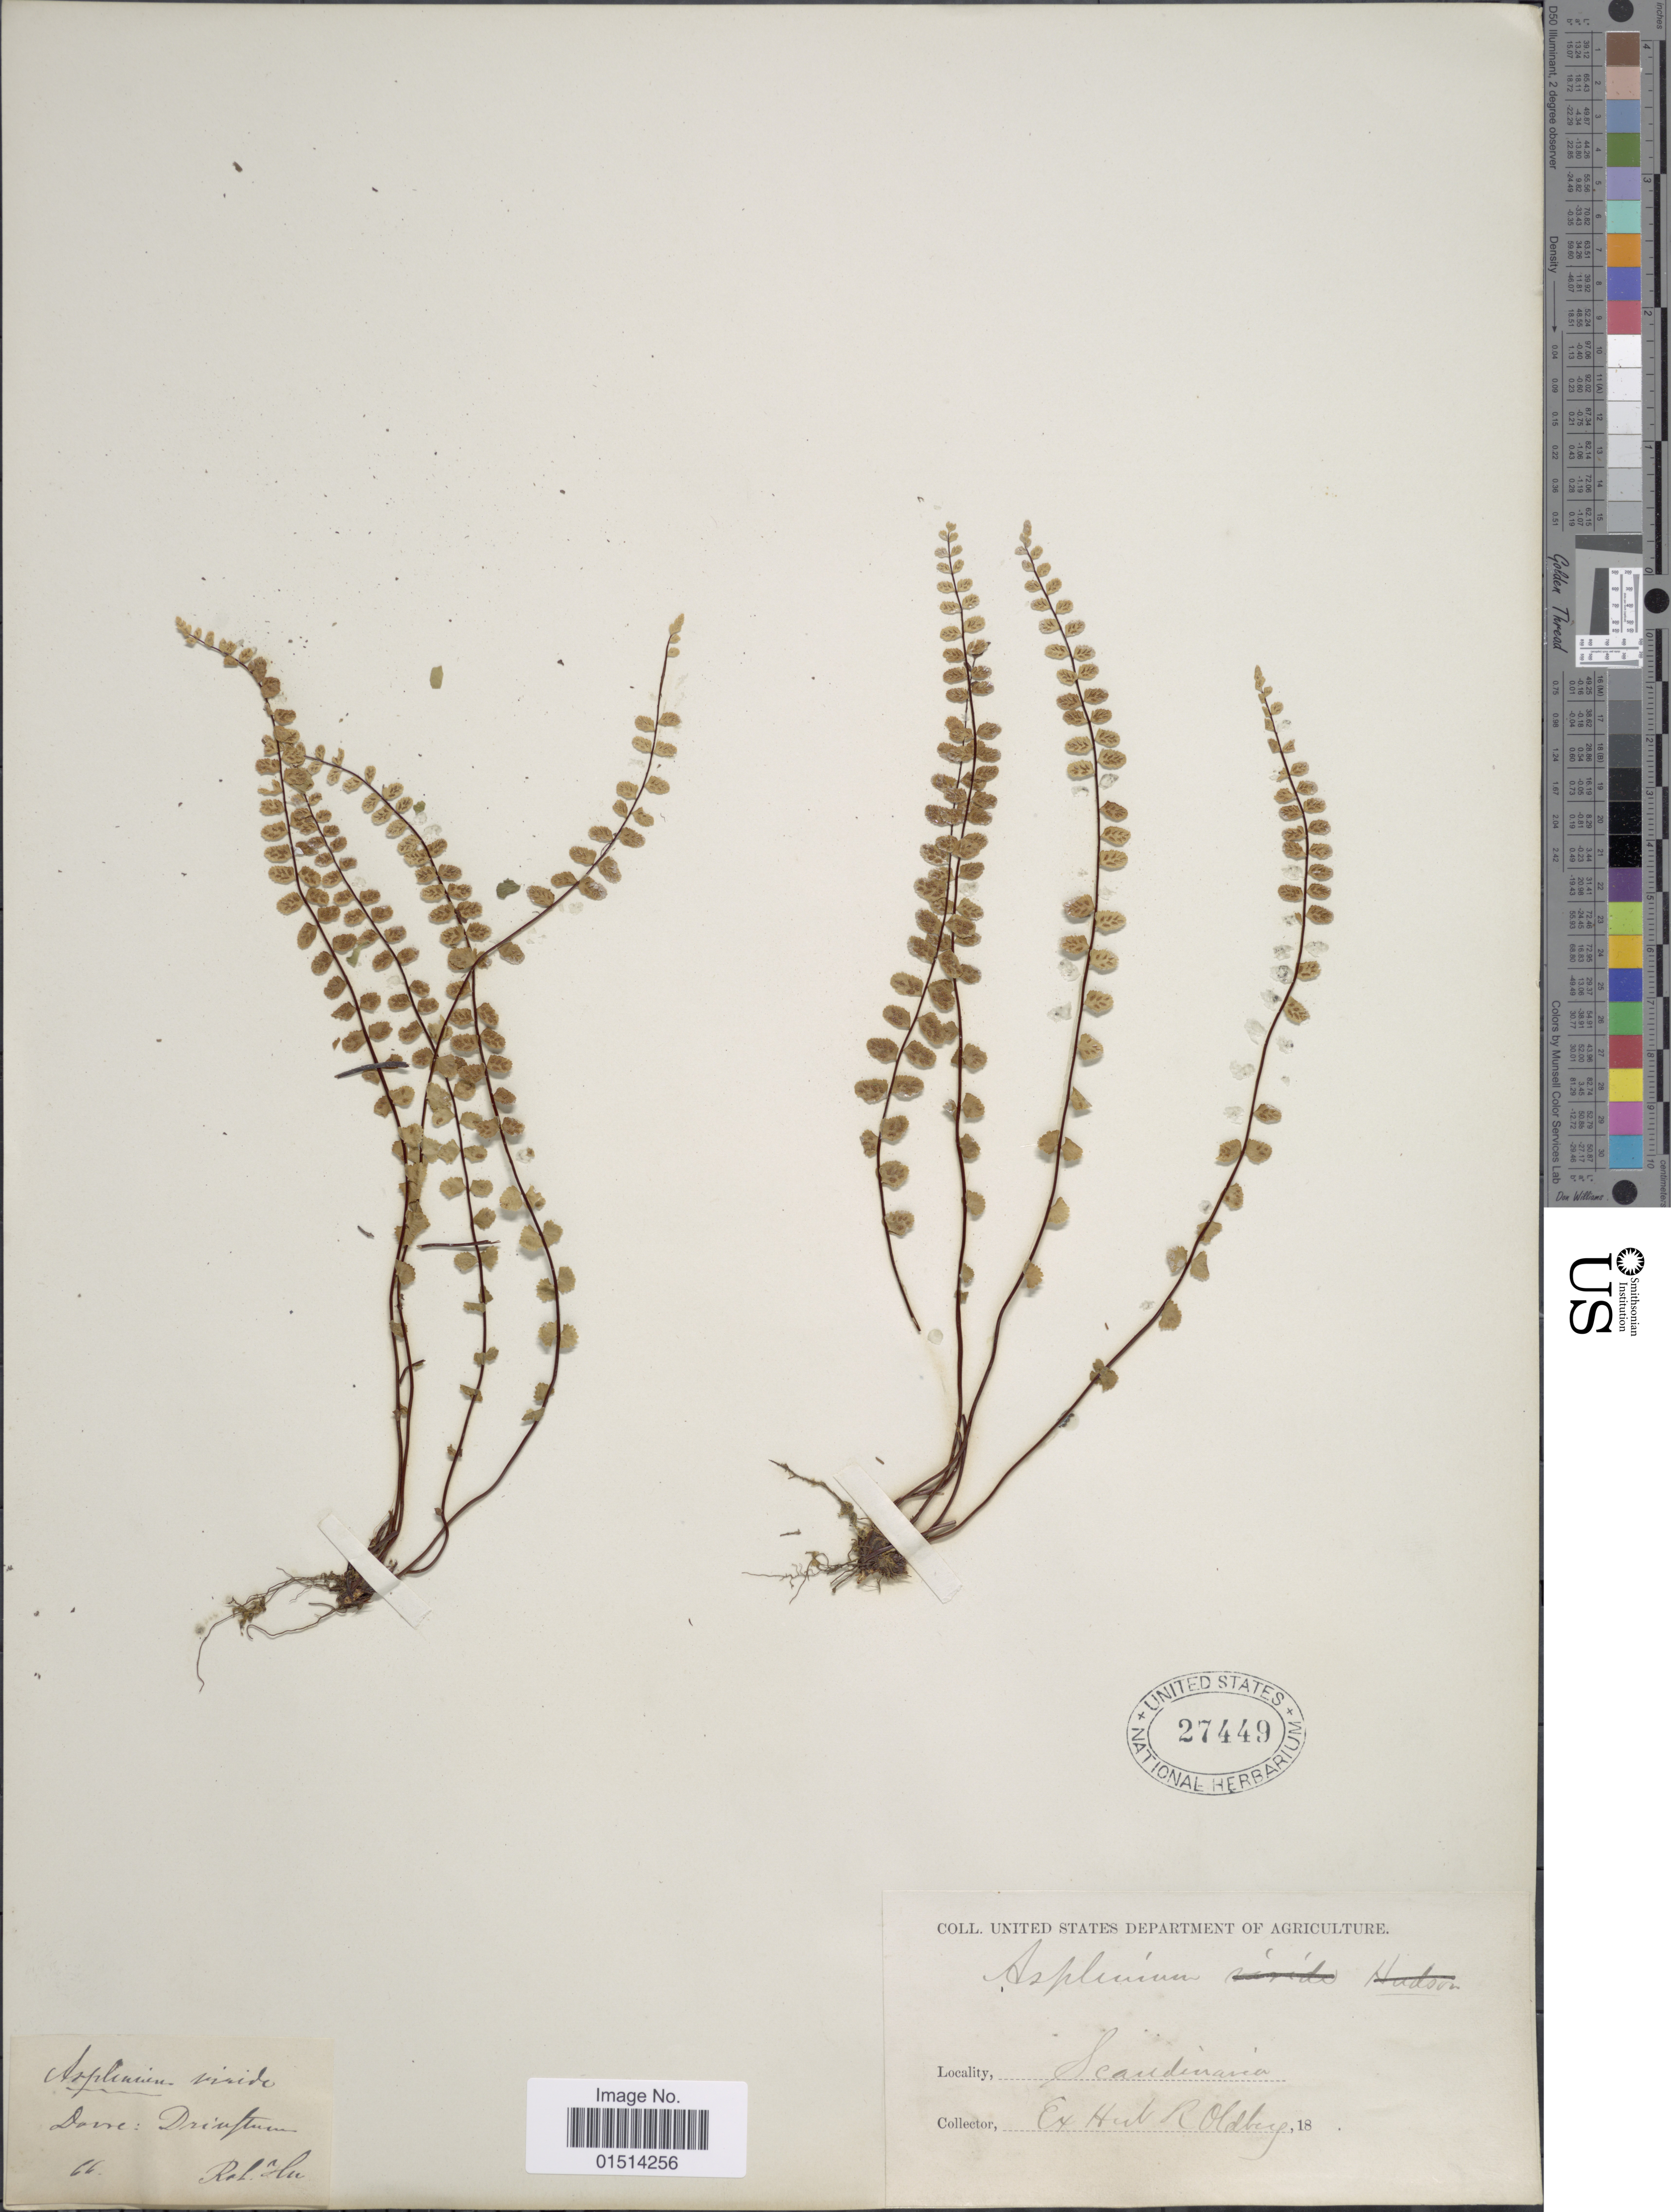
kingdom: Plantae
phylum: Tracheophyta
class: Polypodiopsida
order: Polypodiales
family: Aspleniaceae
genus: Asplenium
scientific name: Asplenium trichomanes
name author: L.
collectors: ex herb. R. Oldberg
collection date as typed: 18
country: Sweden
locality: Scandinavia, Dovre: Drinftum [interpreted]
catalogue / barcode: US 27449